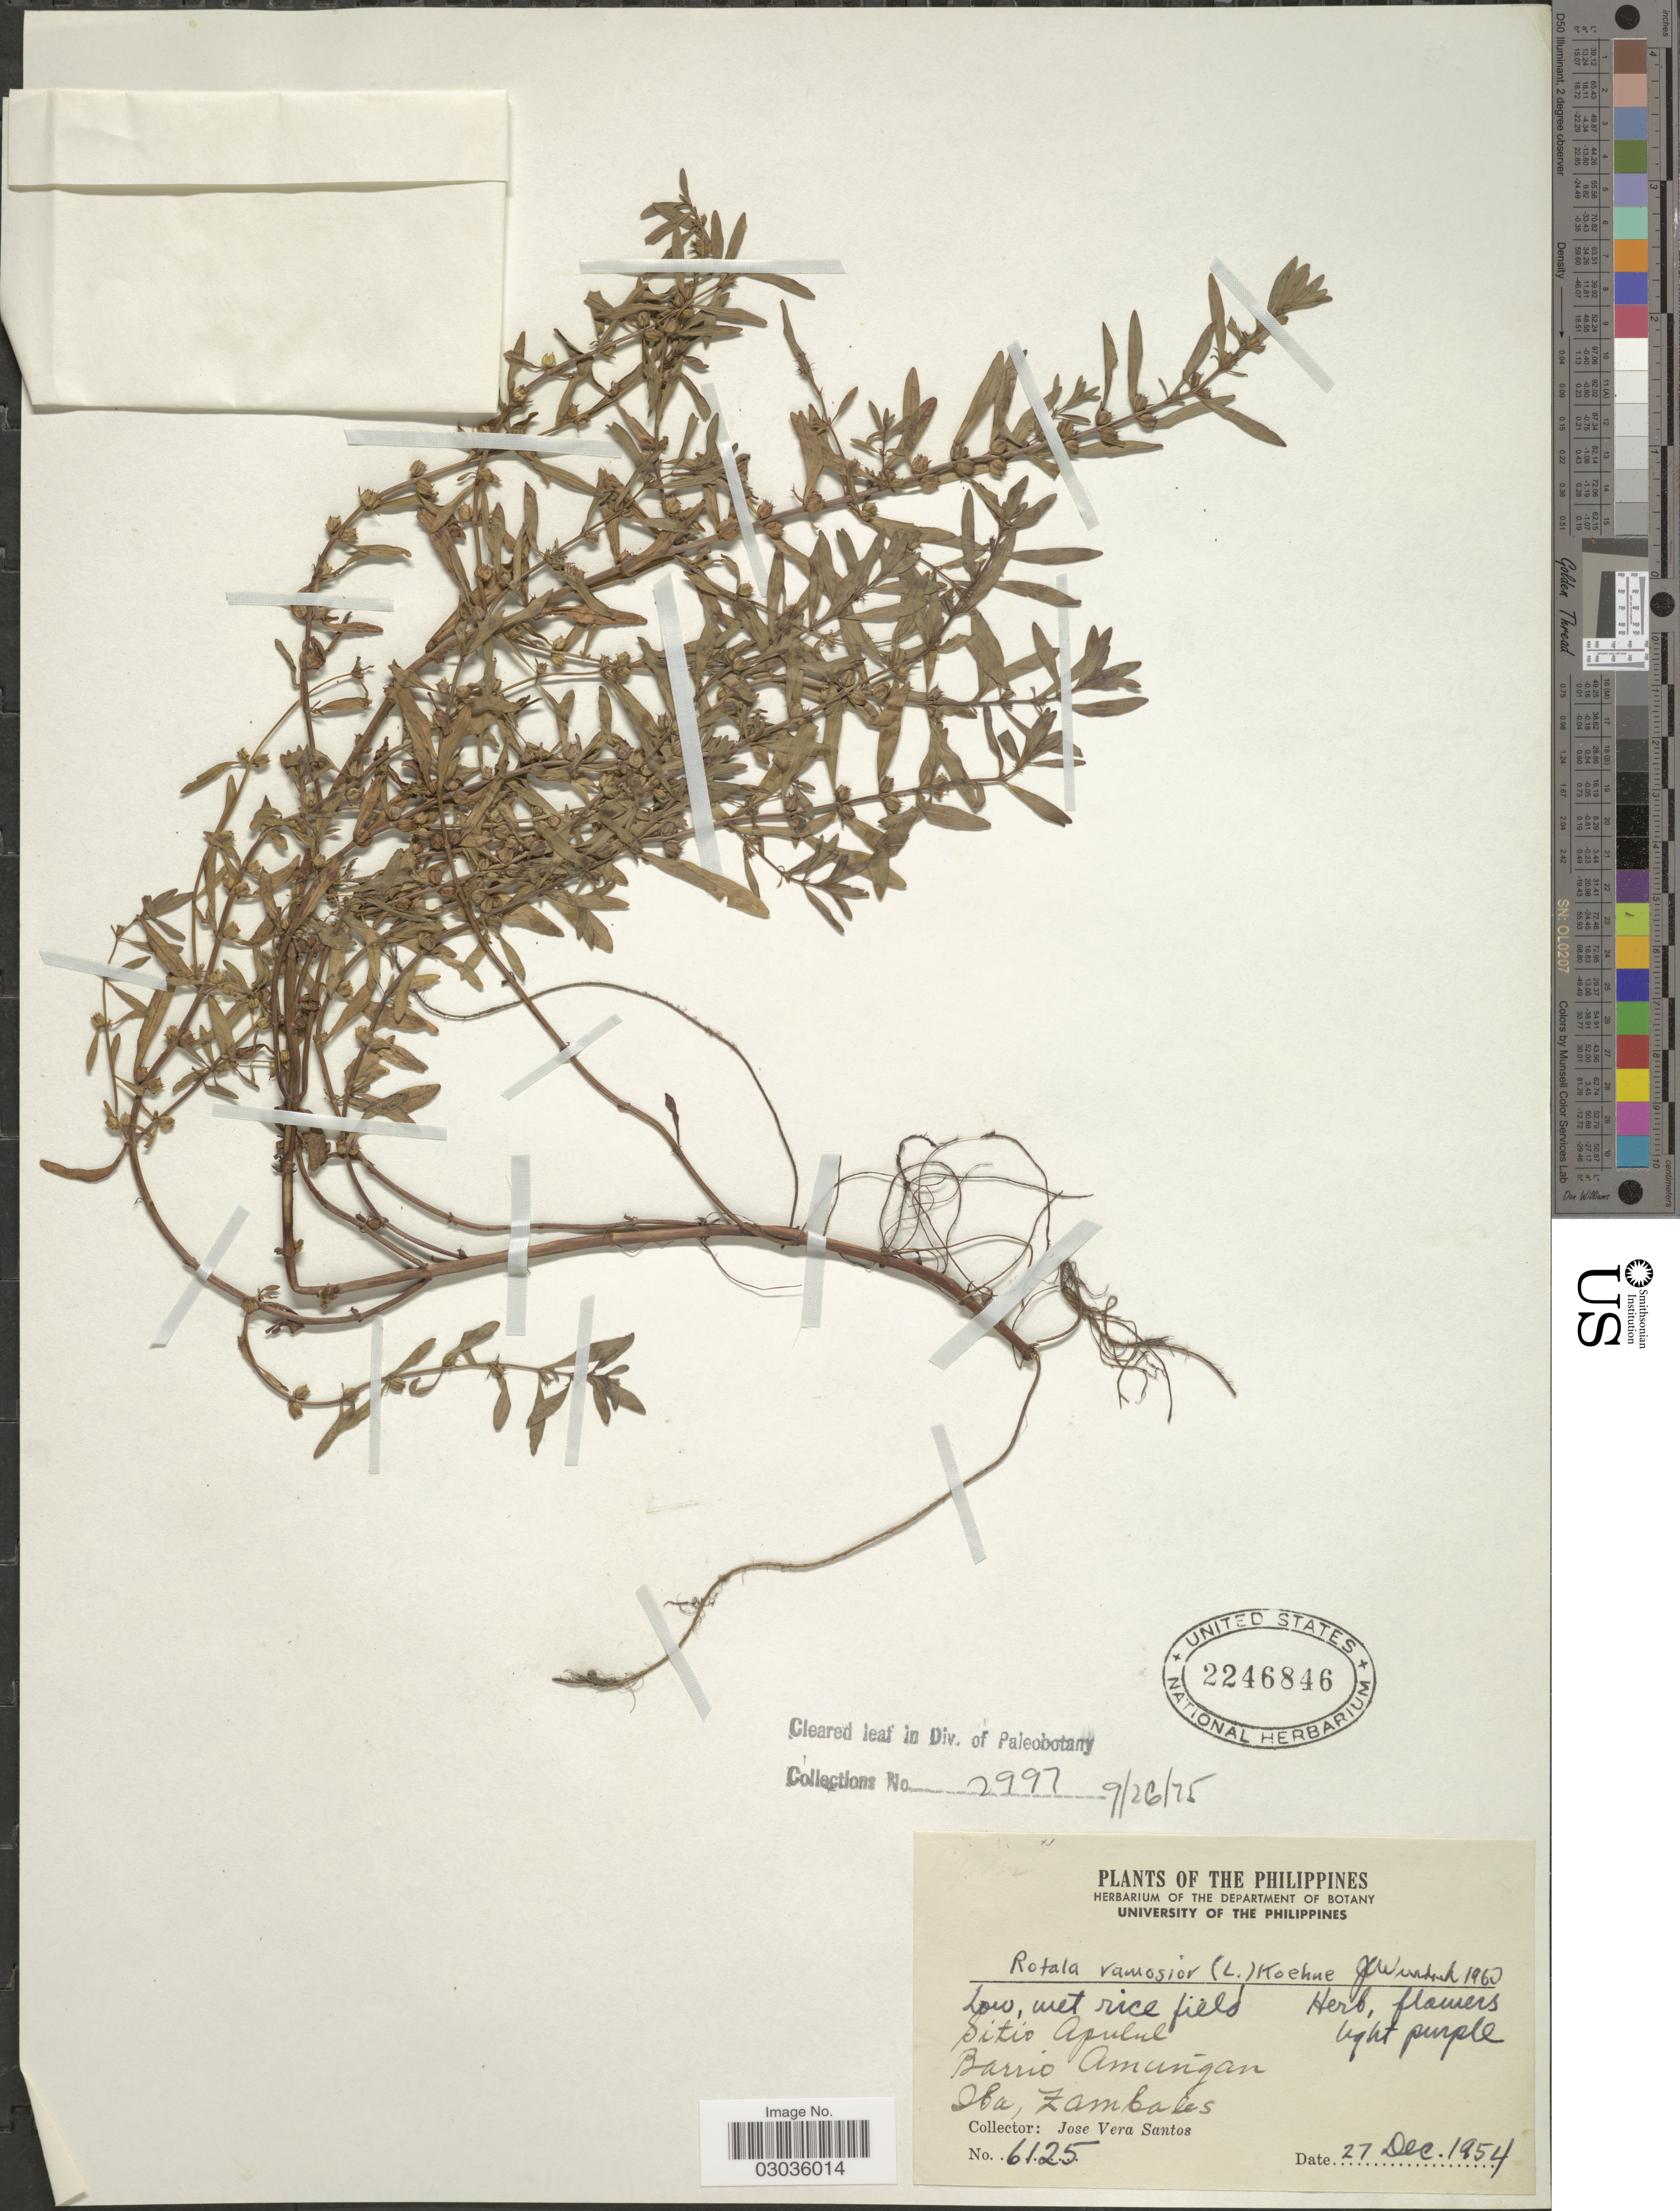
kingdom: Plantae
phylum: Tracheophyta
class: Magnoliopsida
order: Myrtales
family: Lythraceae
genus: Rotala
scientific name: Rotala ramosior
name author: (L.) Koehne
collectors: J. Vera Santos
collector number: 6125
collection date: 1954-12-27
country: Philippines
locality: Sitio Apulul, Barrio Amungan, Iba, Zambales.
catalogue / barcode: US 2246846